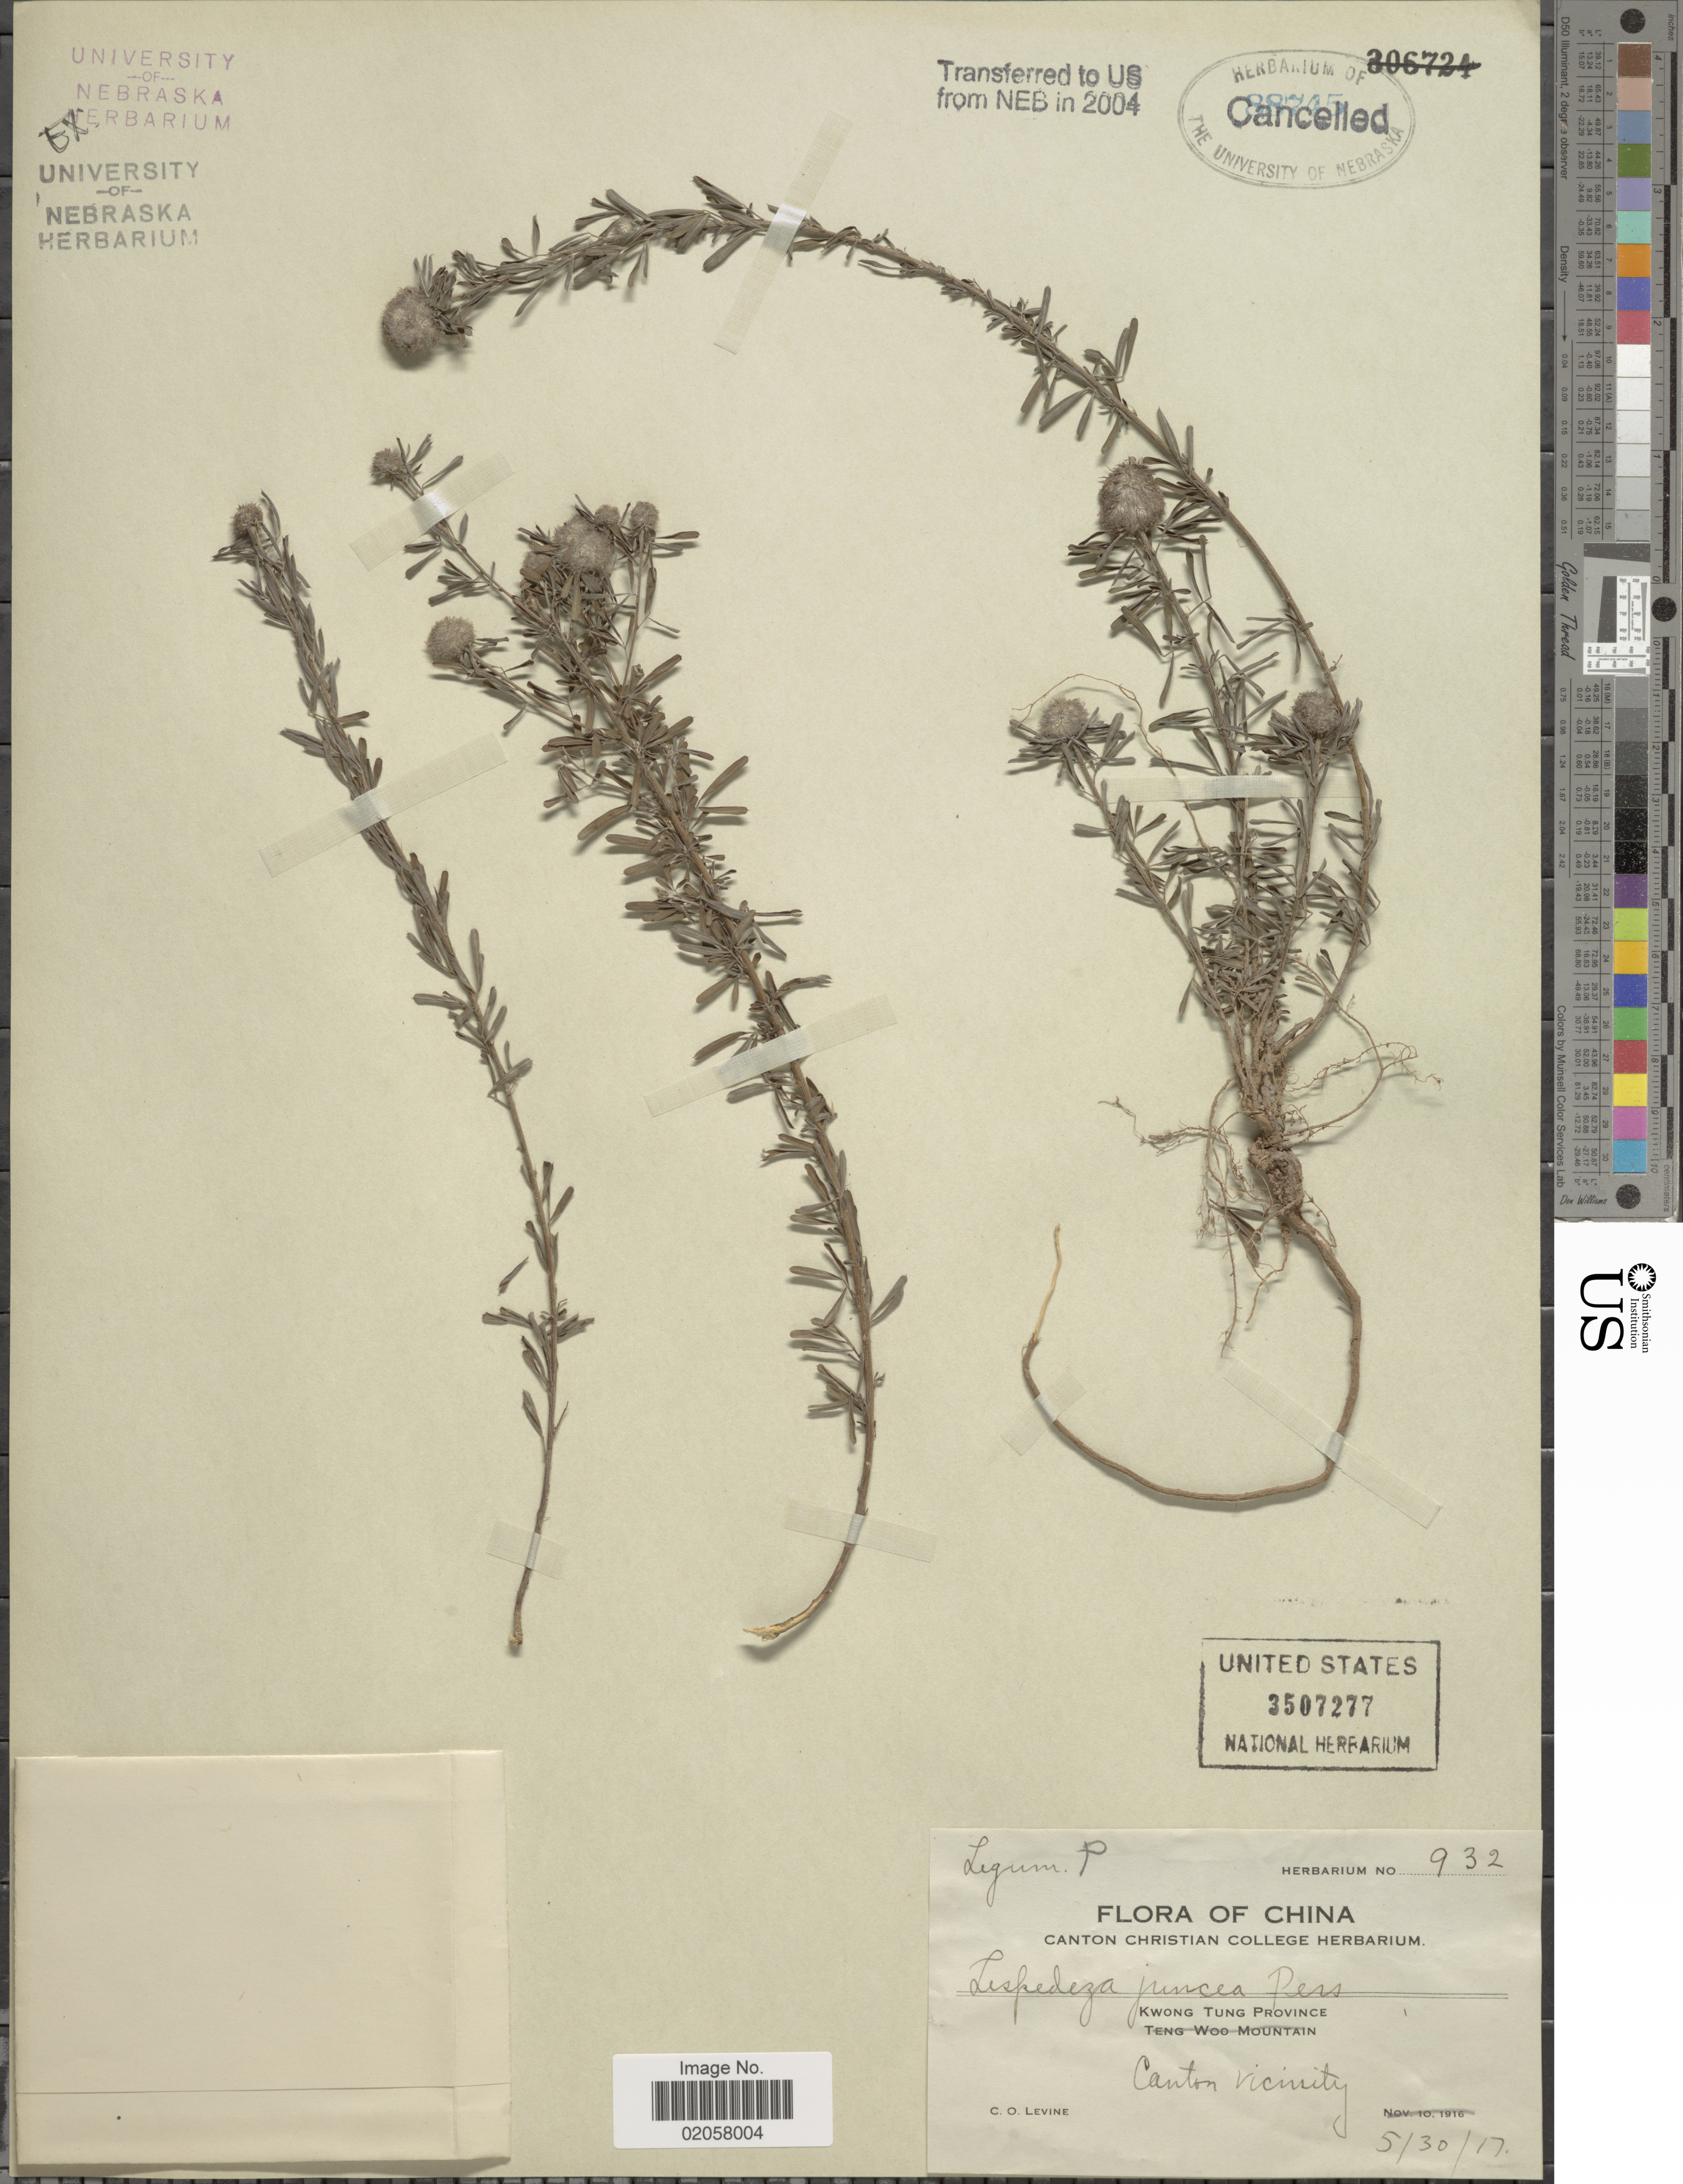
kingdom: Plantae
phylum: Tracheophyta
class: Magnoliopsida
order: Fabales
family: Fabaceae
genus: Lespedeza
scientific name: Lespedeza cuneata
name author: (Dum. Cours.) G. Don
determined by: Strong, Mark T., (BOT), Smithsonian Institution - National Museum of Natural History (UNITED STATES)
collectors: C. O. Levine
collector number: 932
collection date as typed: Transcribed d/m/y: 30/5/17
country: China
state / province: Guangdong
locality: Kwong Tung Province, Canton Vicinity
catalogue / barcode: US 3507277